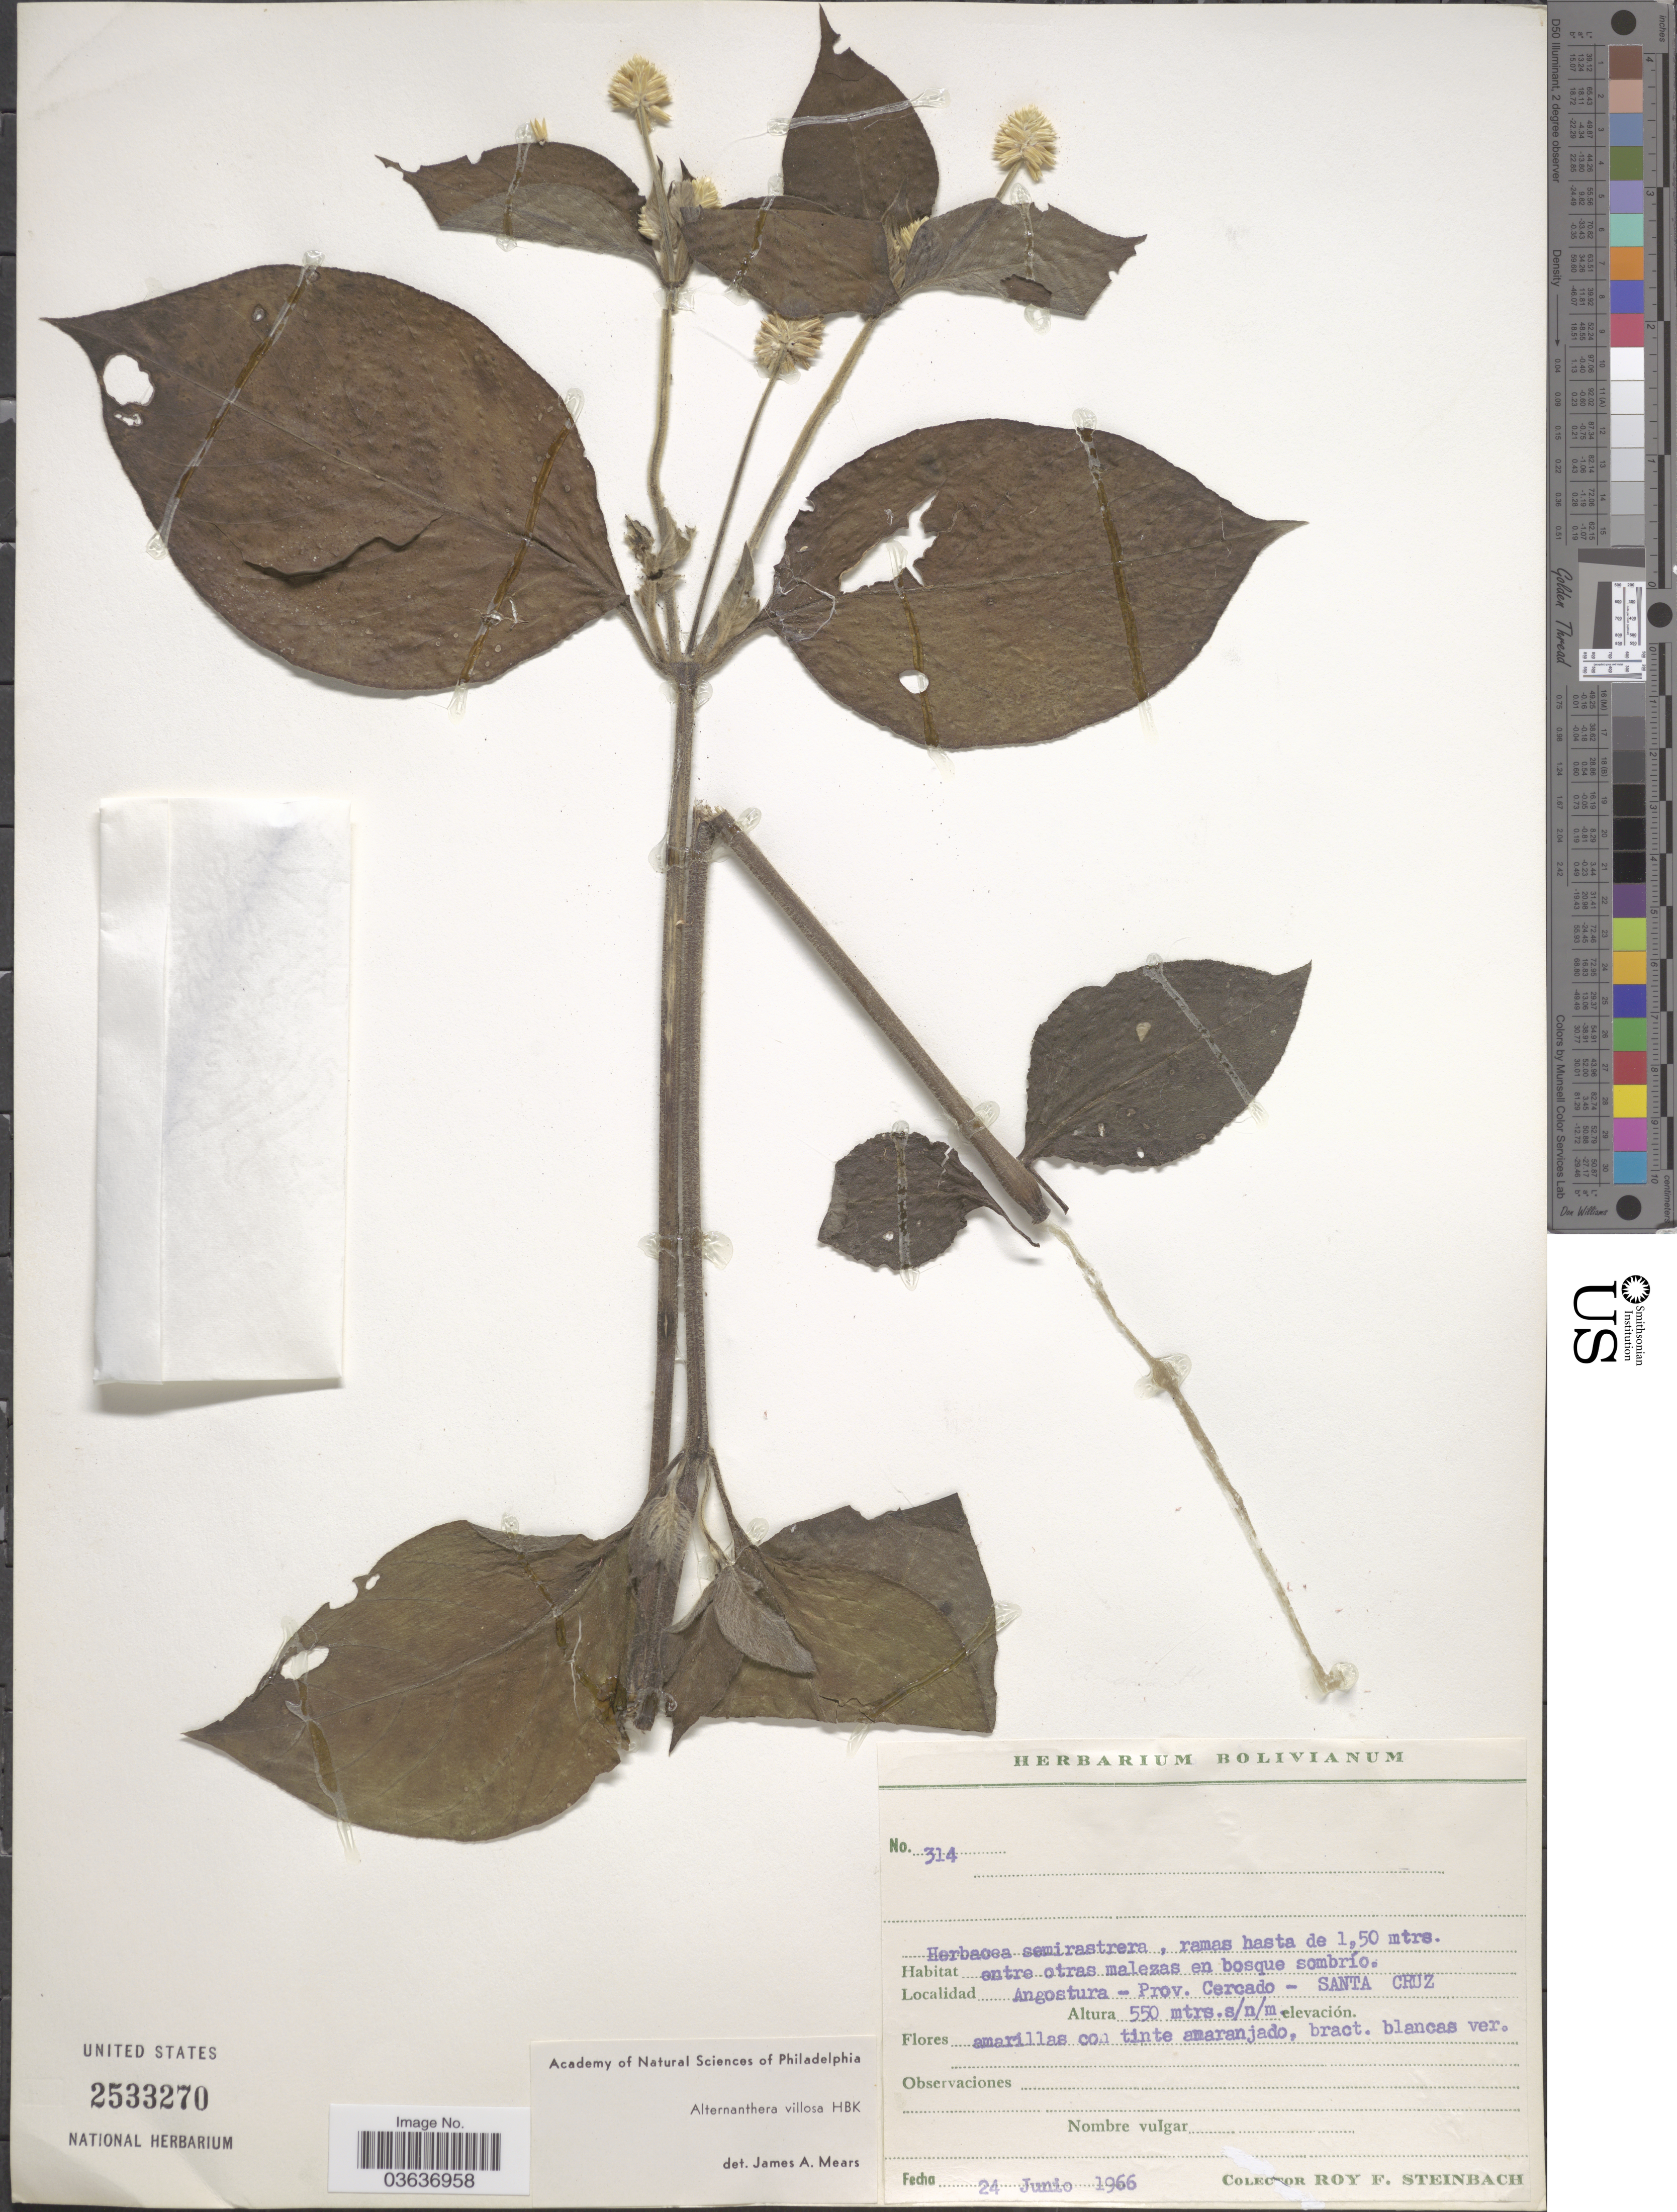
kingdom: Plantae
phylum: Tracheophyta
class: Magnoliopsida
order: Caryophyllales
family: Amaranthaceae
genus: Alternanthera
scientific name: Alternanthera villosa var. villosa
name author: Kunth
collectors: R. F. Steinbach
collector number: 314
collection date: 1966-06-24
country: Bolivia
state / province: Santa Cruz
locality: Angostura - Prov. Cercado.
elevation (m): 550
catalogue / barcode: US 2533270